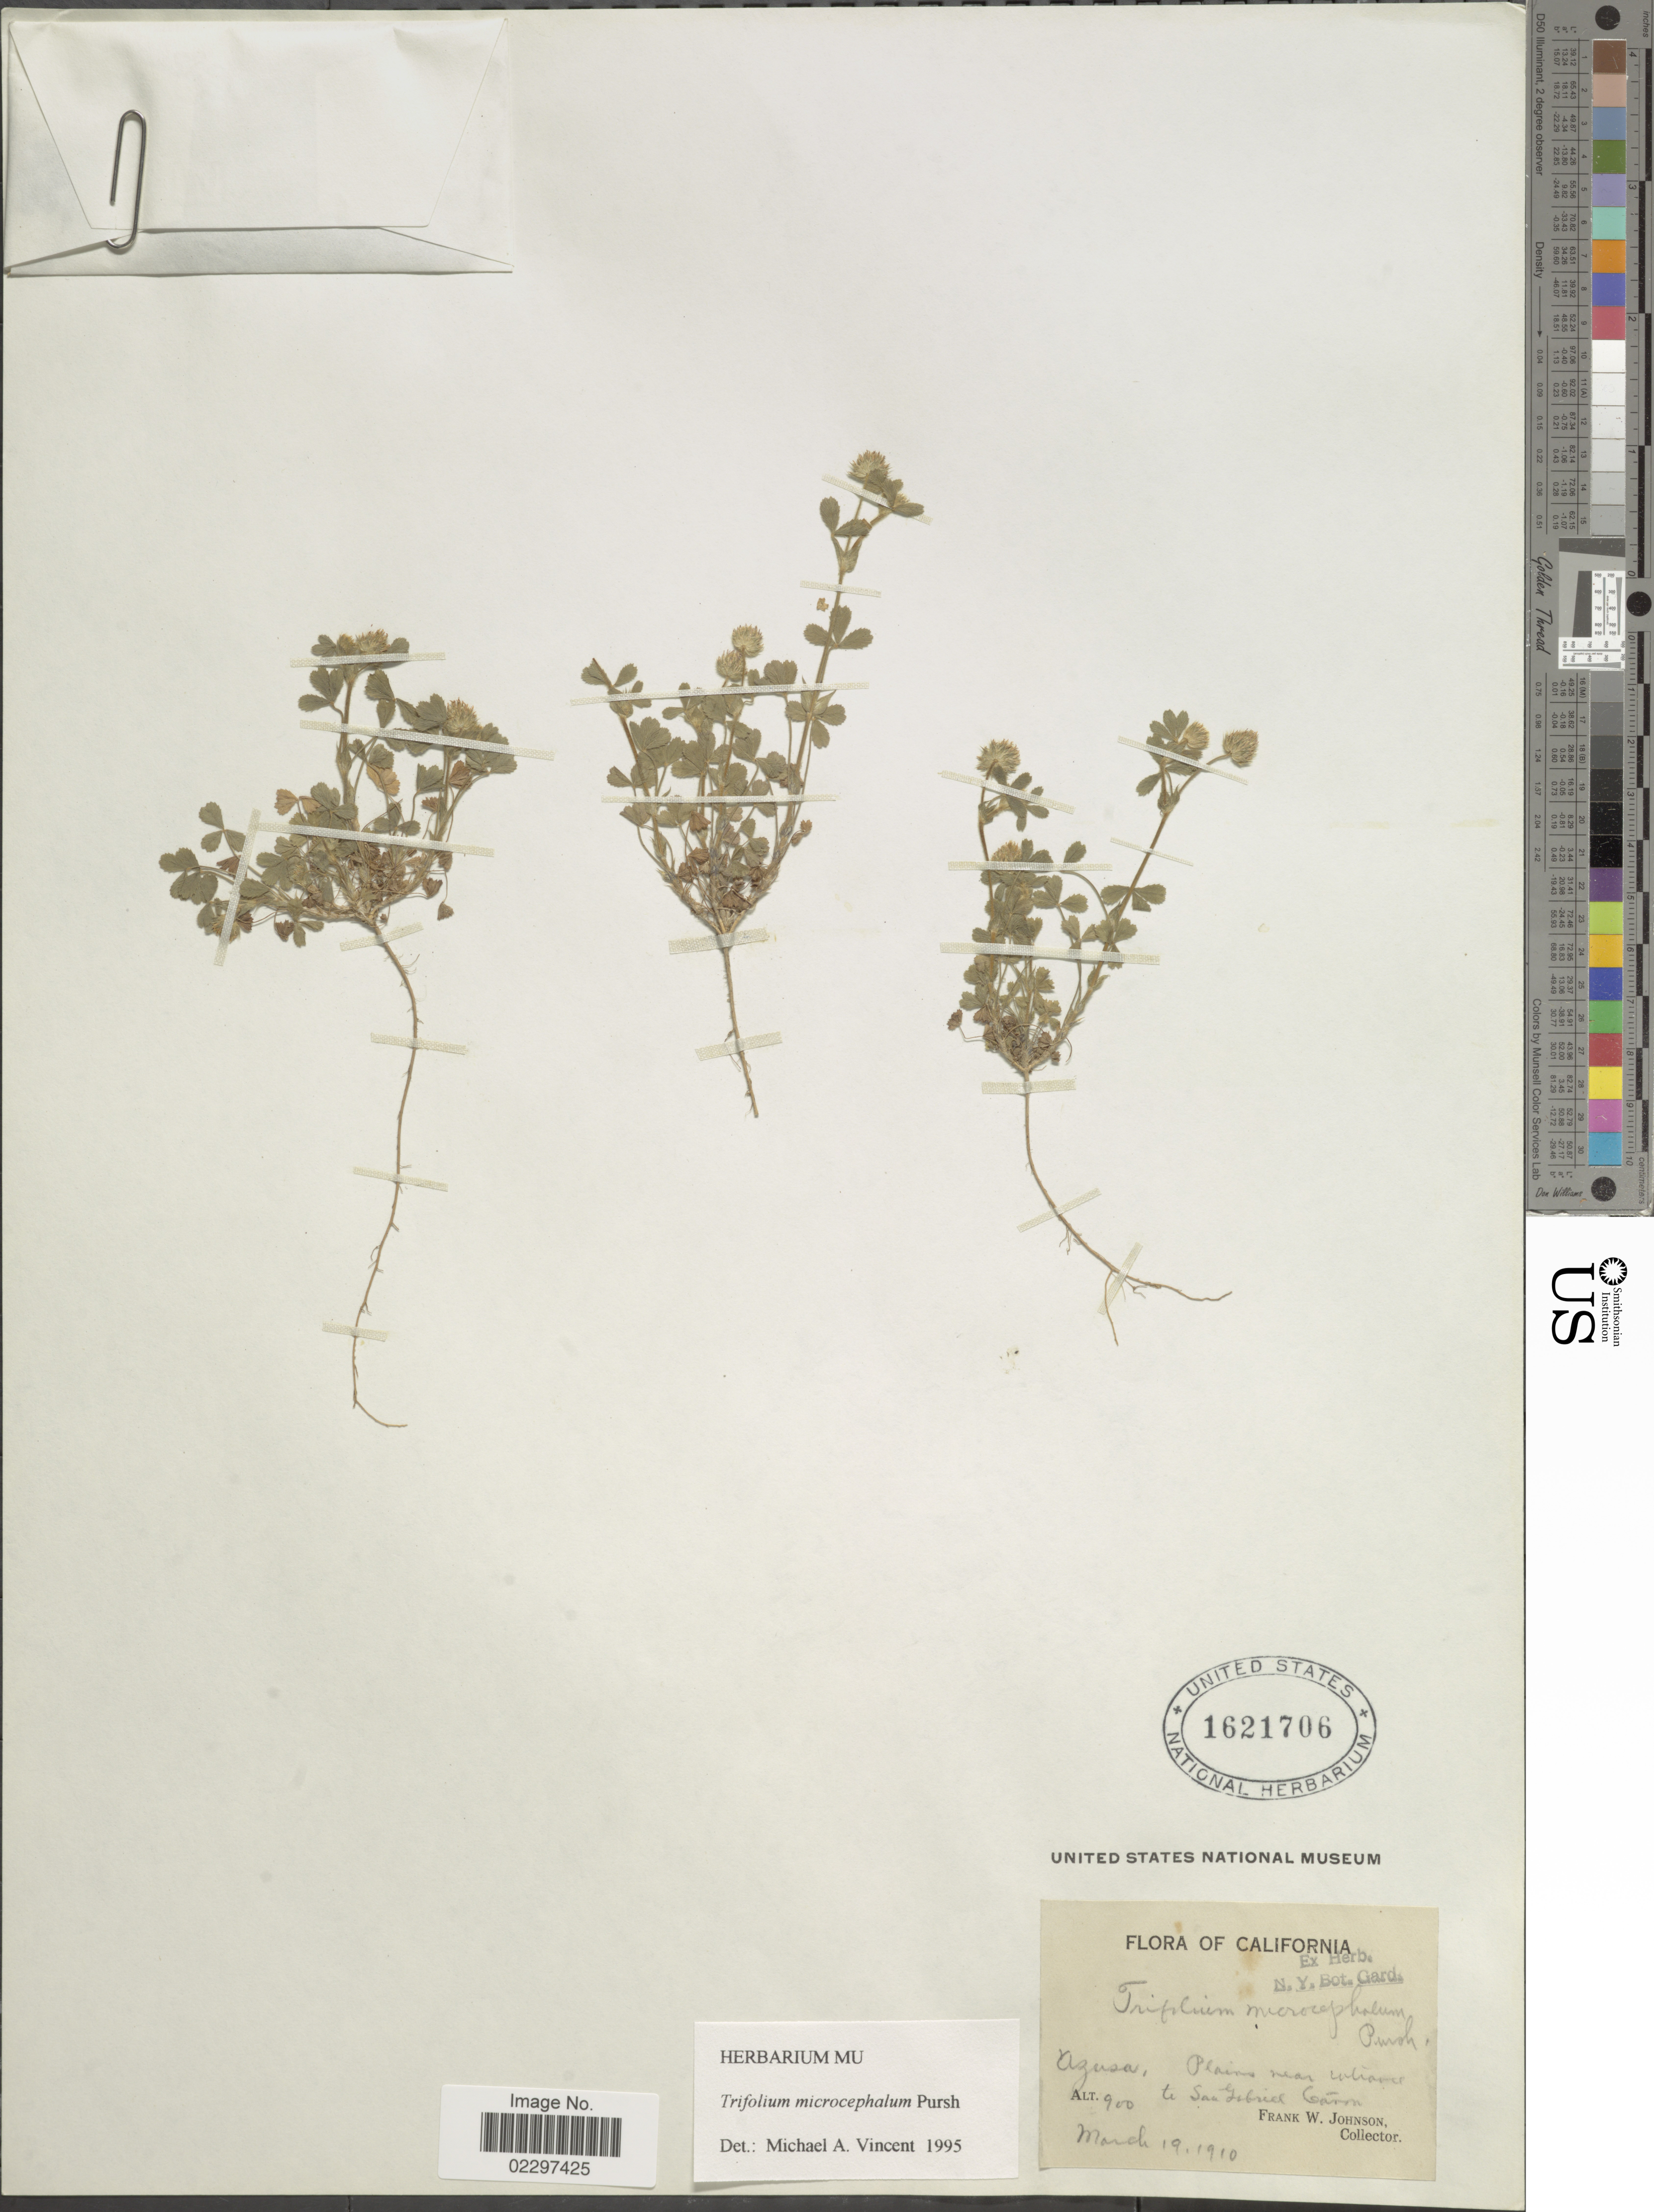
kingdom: Plantae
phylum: Tracheophyta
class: Magnoliopsida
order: Fabales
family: Fabaceae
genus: Trifolium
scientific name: Trifolium microcephalum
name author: Pursh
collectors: F. W. Johnson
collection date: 1910-03-19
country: United States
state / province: California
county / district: Los Angeles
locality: Azusa. Plains near [illegible text] to San Gabriel Cañon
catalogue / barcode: US 1621706